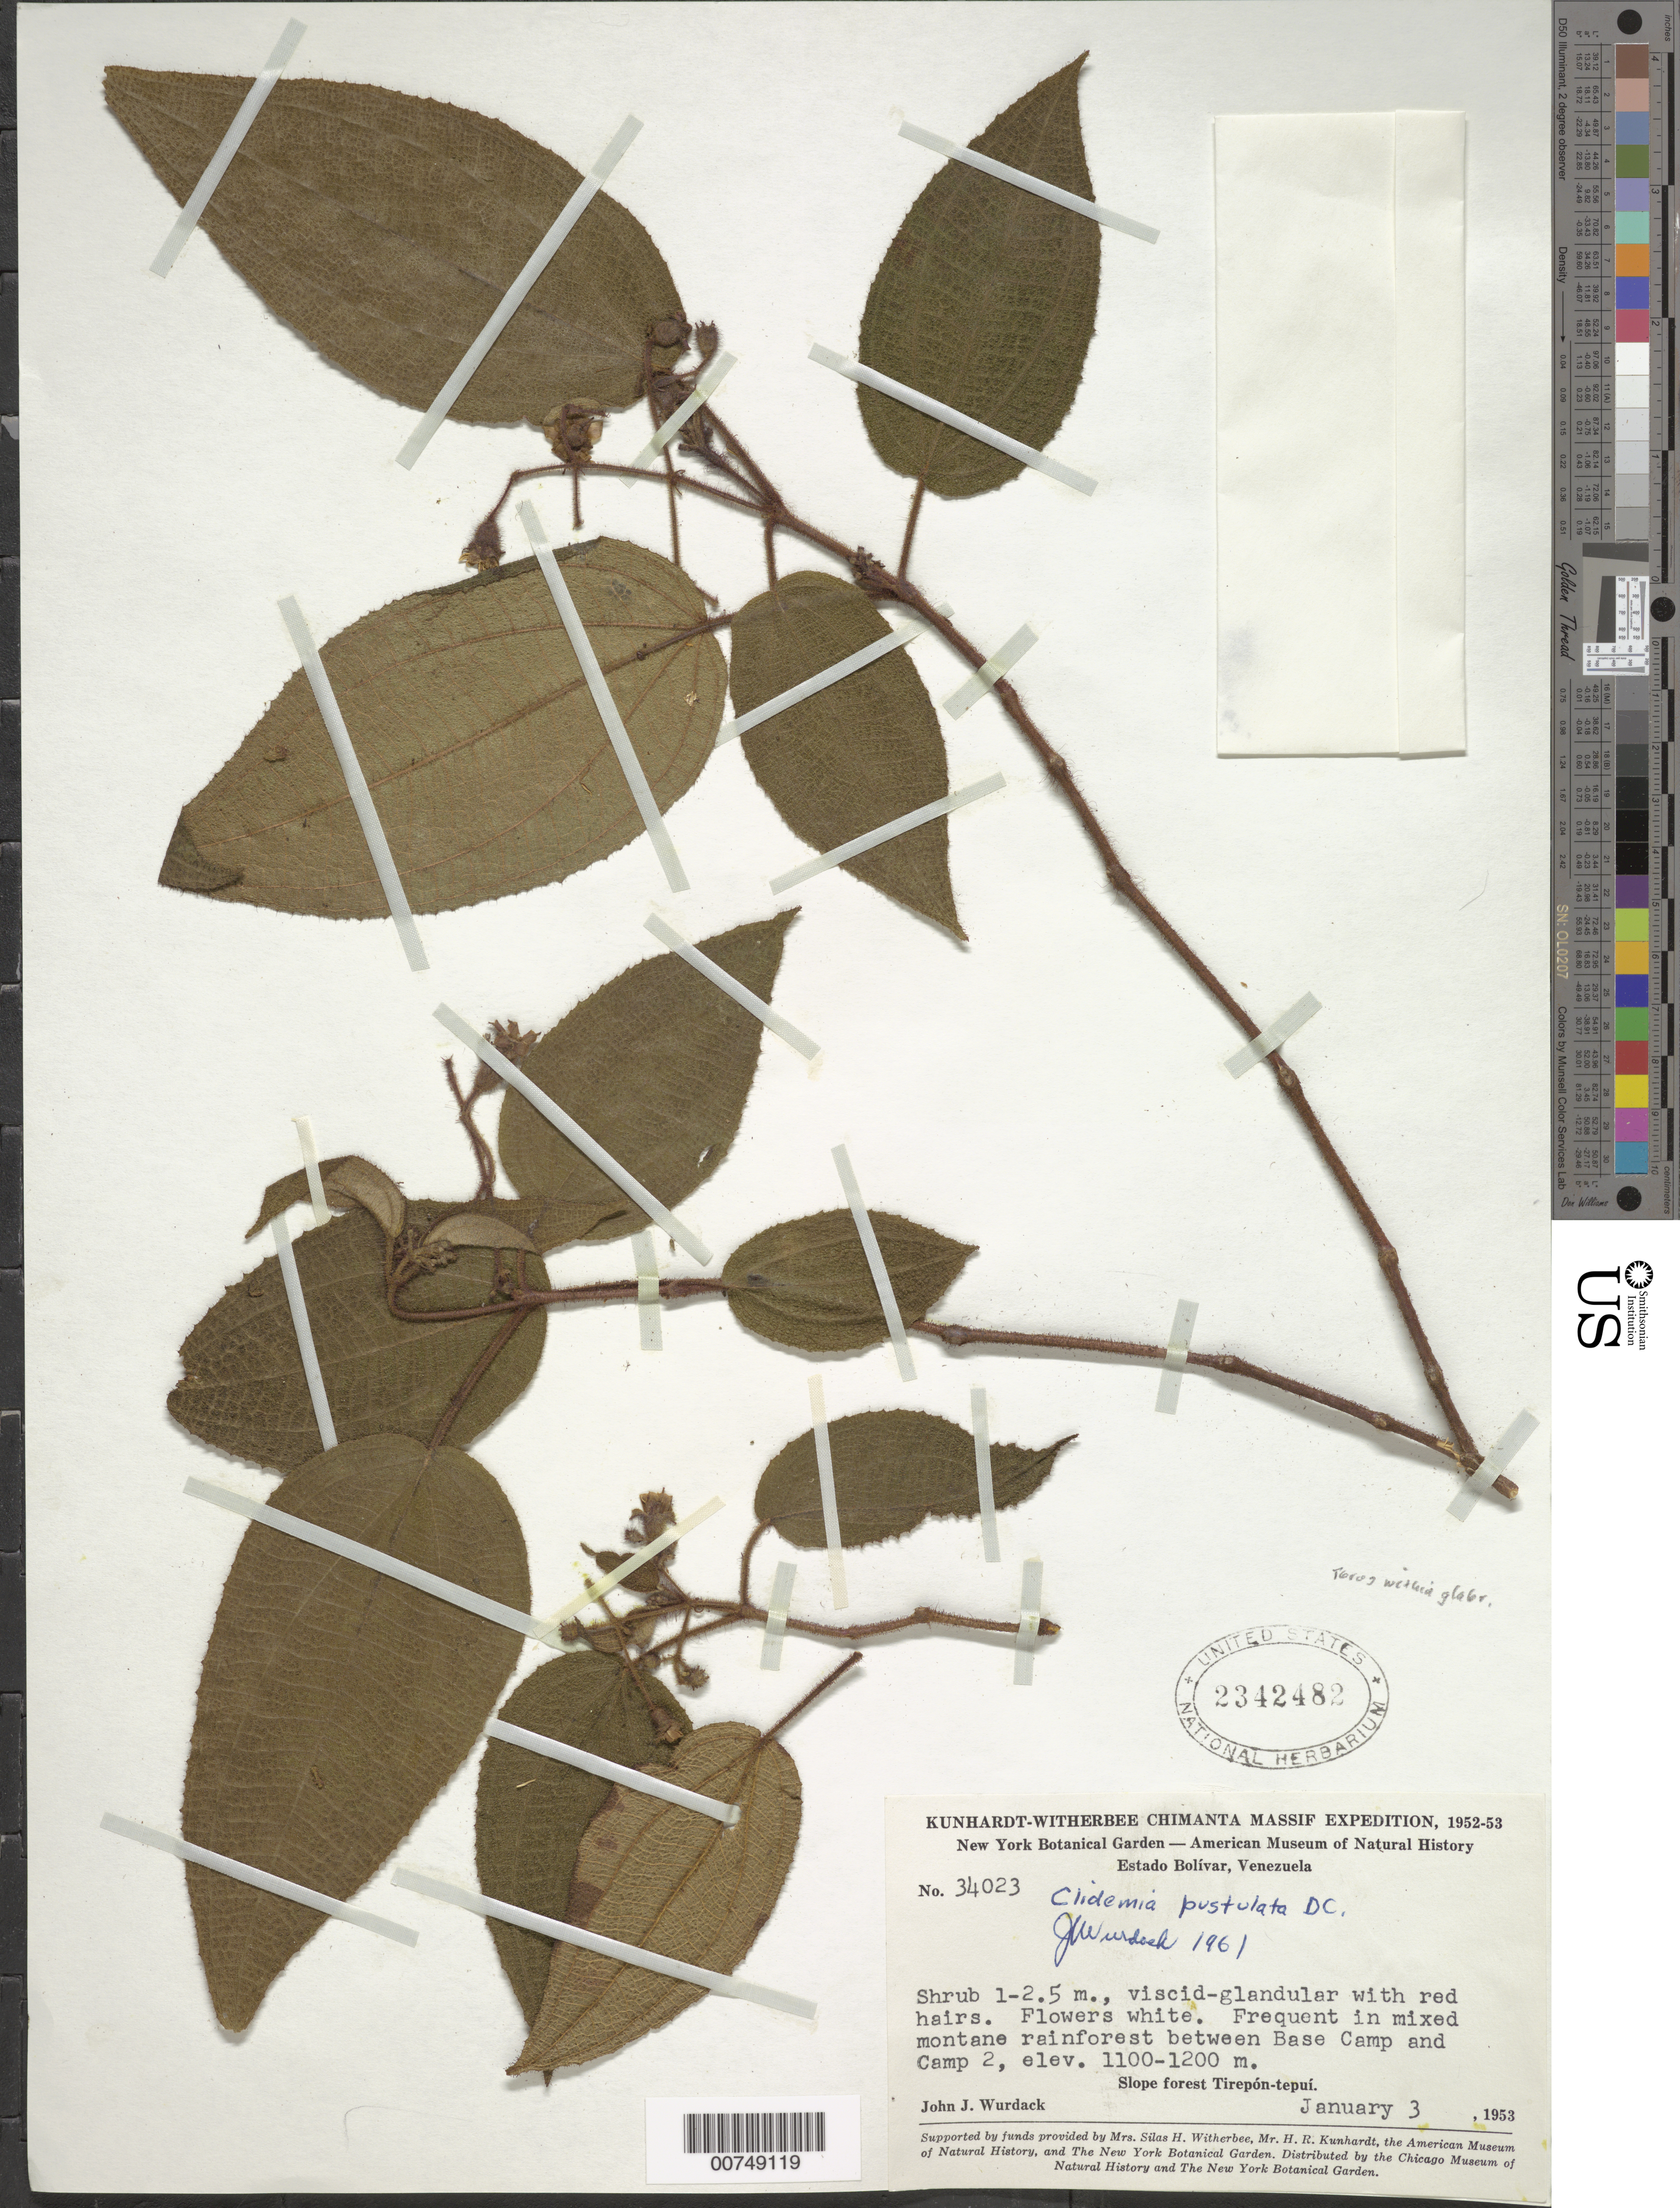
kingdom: Plantae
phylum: Tracheophyta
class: Magnoliopsida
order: Myrtales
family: Melastomataceae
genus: Clidemia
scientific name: Clidemia pustulata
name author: DC.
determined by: Wurdack, John J., (US), US (UNITED STATES)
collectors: J. J. Wurdack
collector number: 34023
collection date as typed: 3-Jan-53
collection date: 1953-01-03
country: Venezuela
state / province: Bolívar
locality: Tirepón-tepuí, between Base Camp & Camp 2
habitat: Mixed montane rainforest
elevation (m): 1100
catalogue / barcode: US 2342482